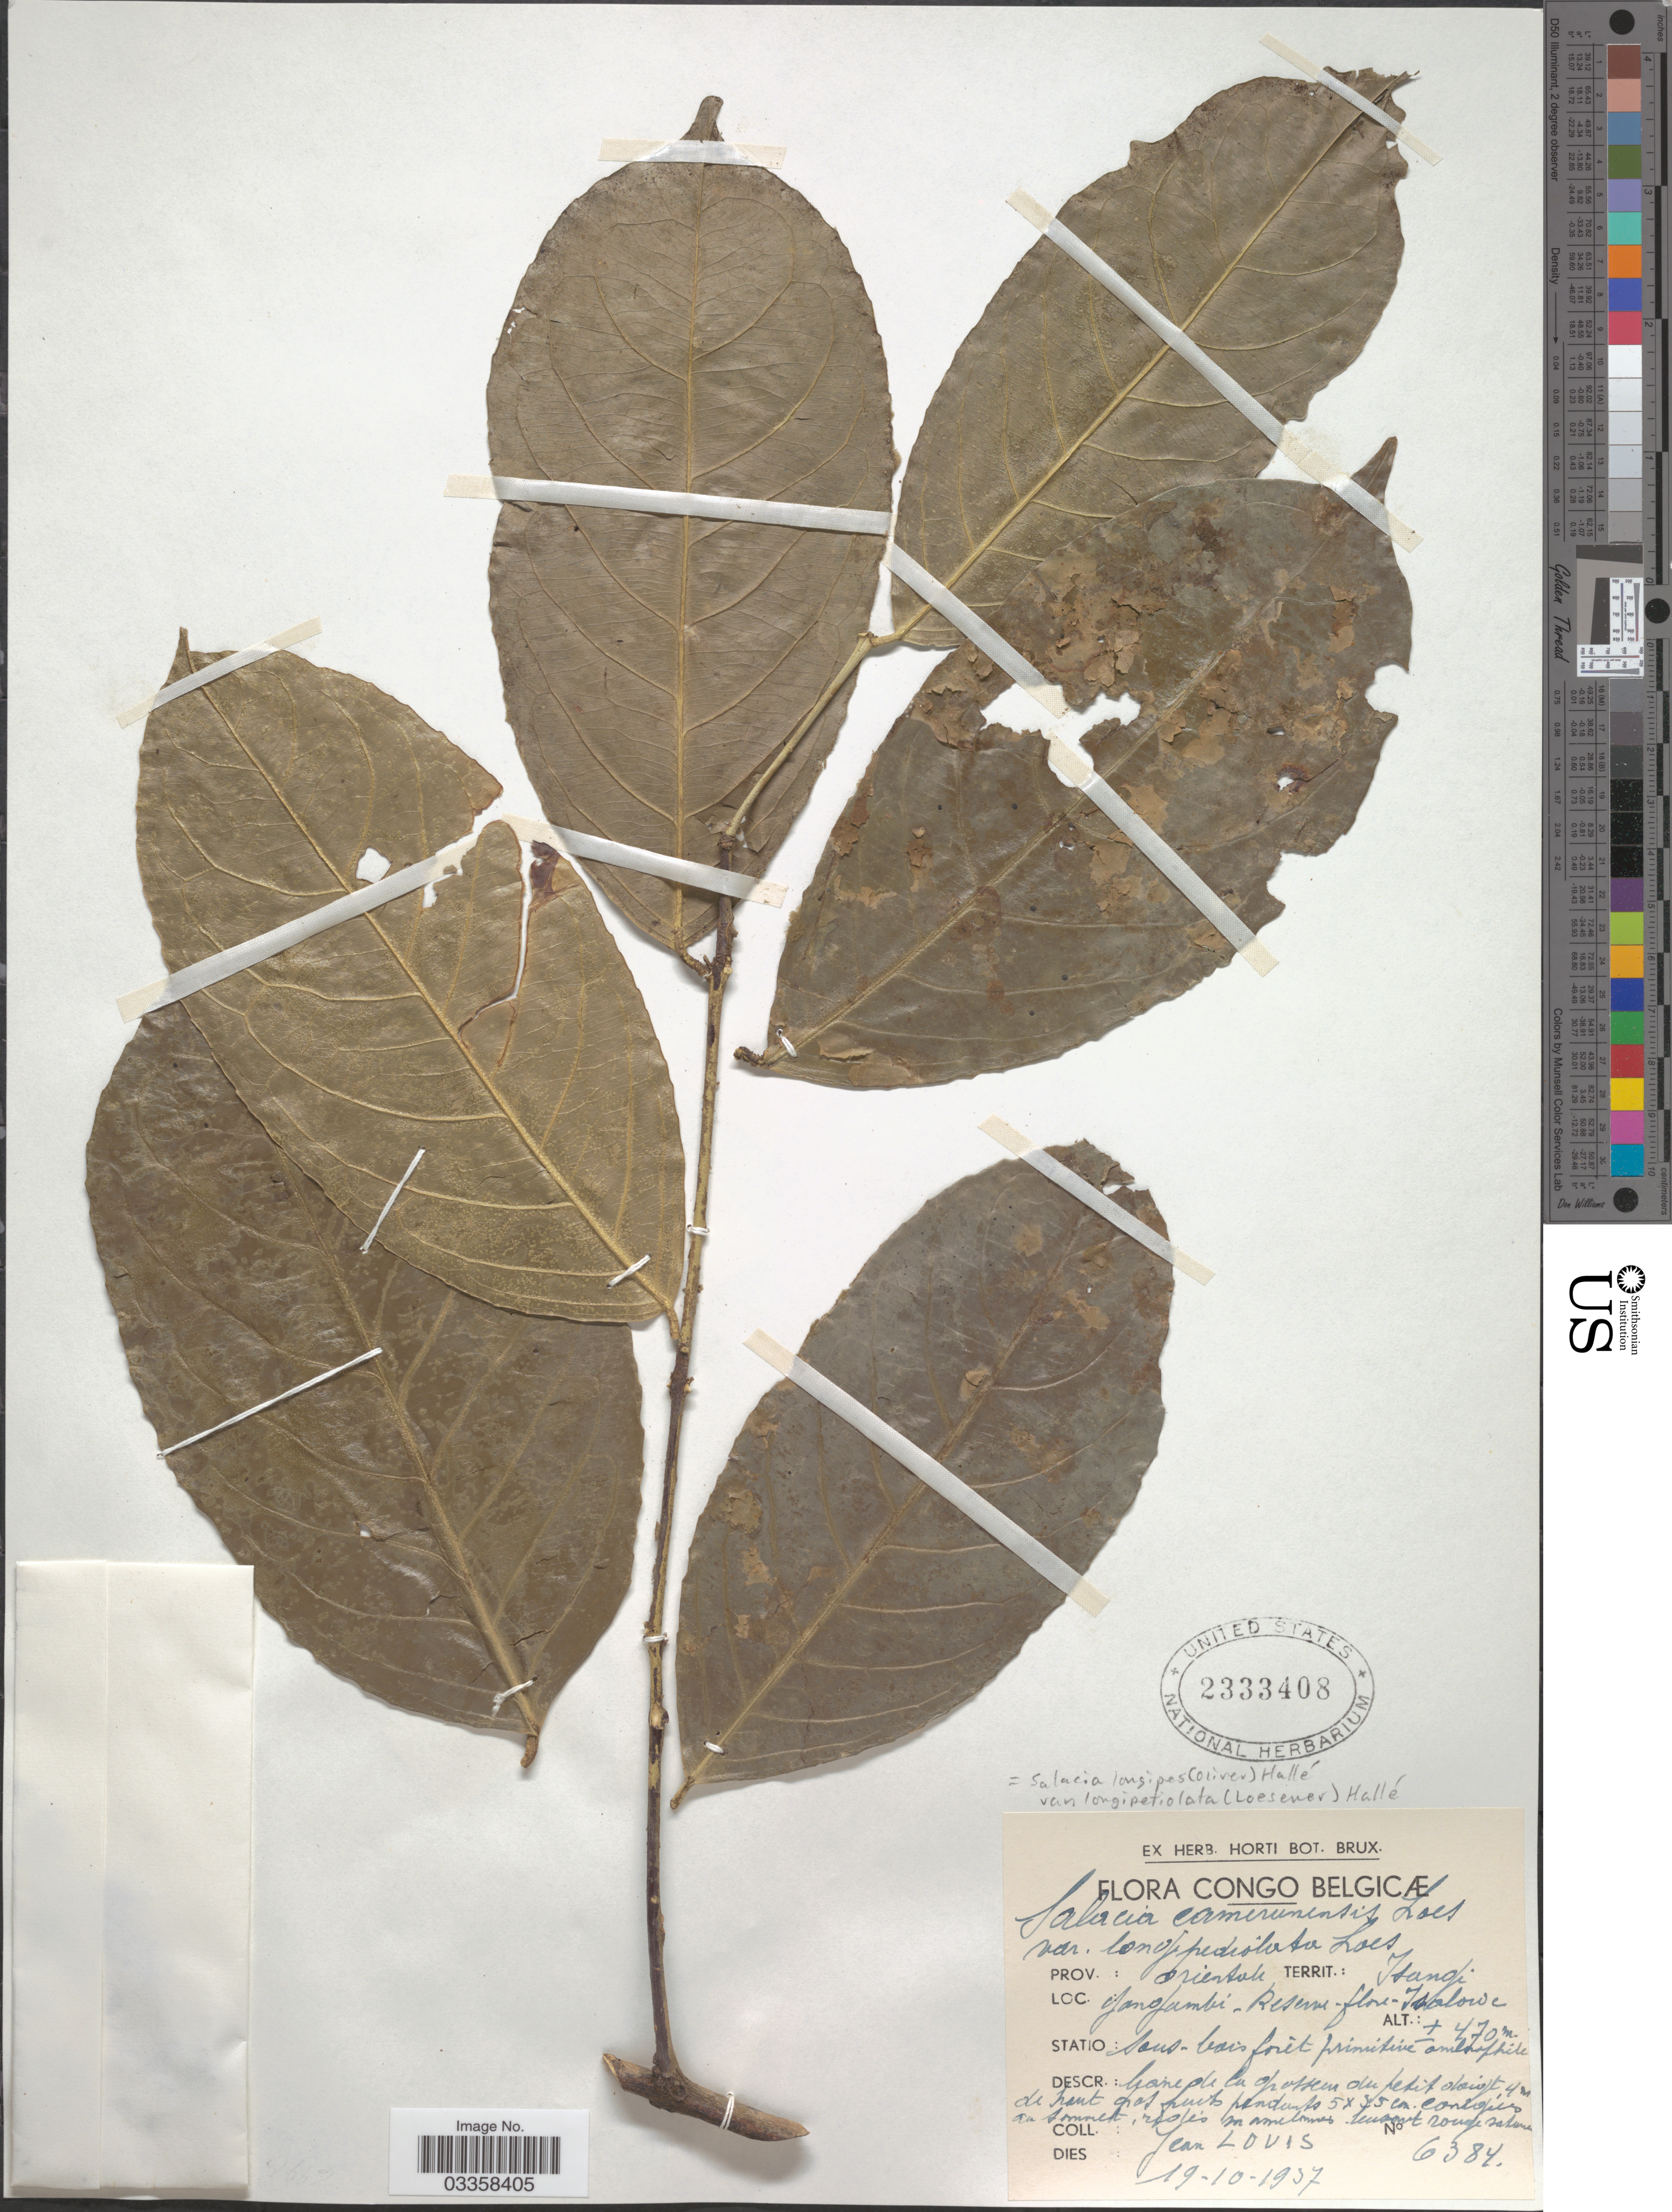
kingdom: Plantae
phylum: Tracheophyta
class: Magnoliopsida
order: Celastrales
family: Celastraceae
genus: Salacia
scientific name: Salacia longipes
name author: (Oliv.) N. Hallé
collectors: J. Louis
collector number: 6384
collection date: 1937-10-19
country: Congo, Democratic Republic of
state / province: Tshopo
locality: Congo Belgicæ. Territ.: Isangi. Yangambi. Reserve-flores-Isalowe.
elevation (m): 470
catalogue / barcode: US 2333408